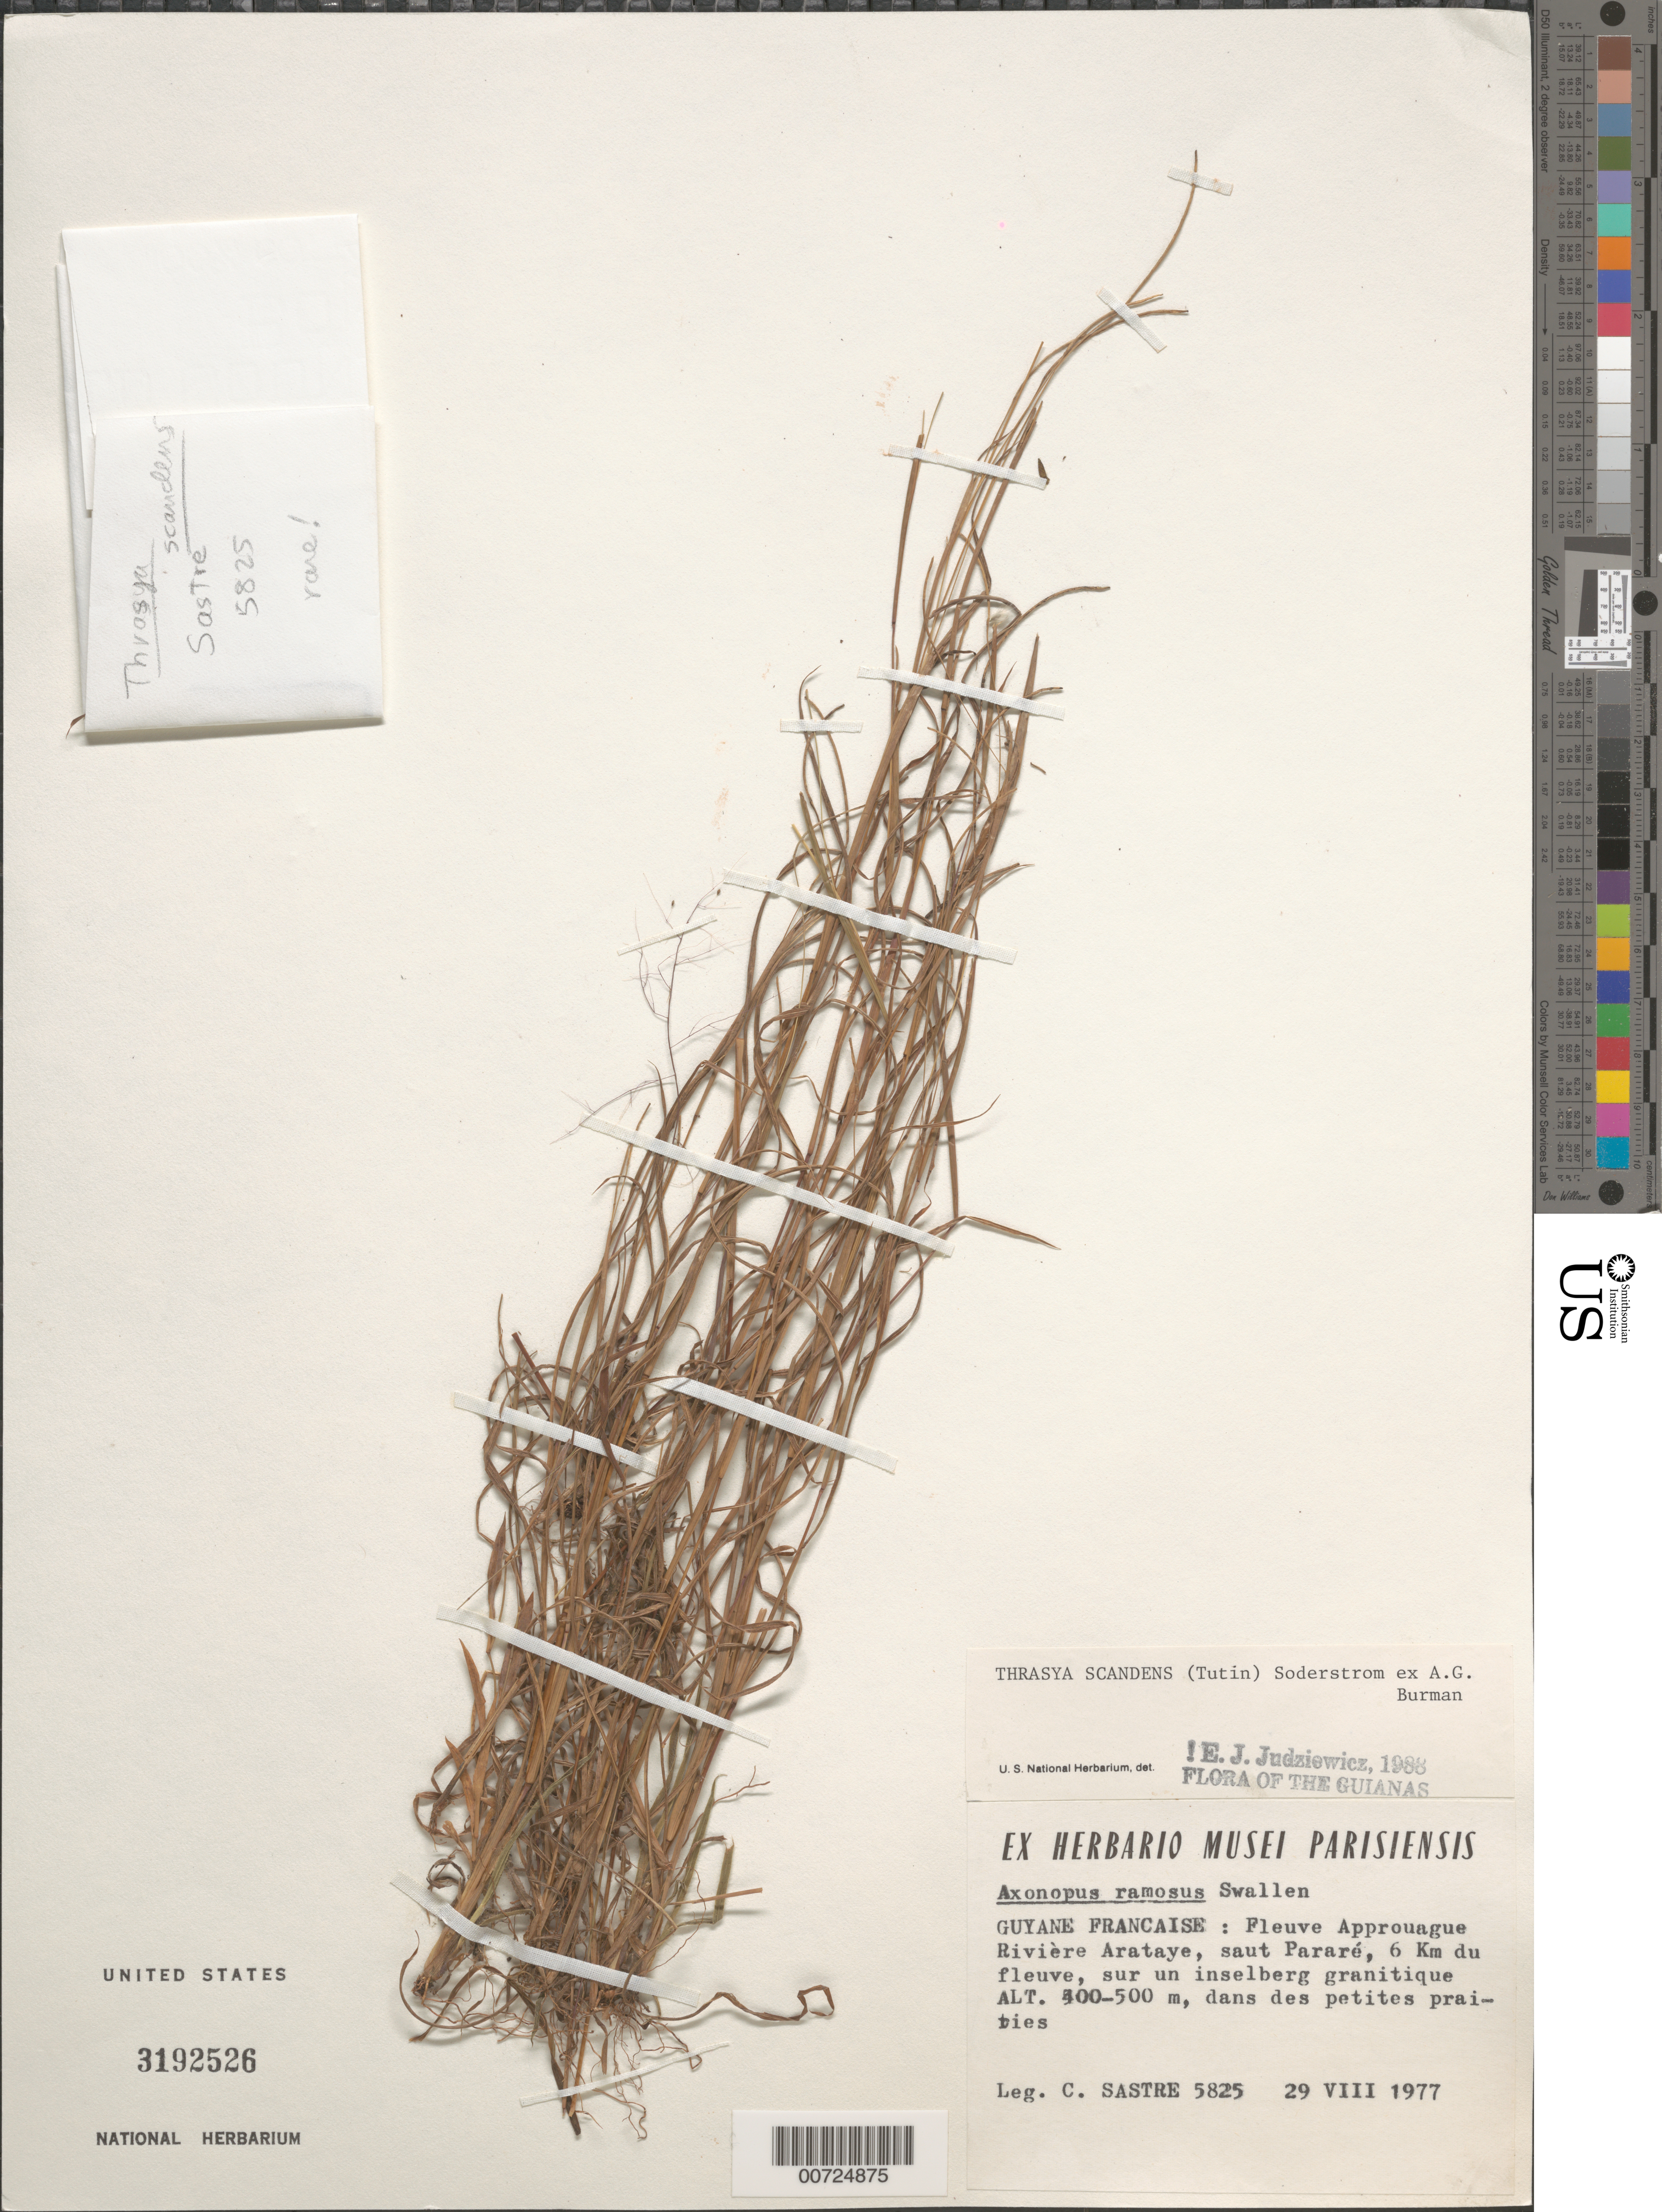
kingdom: Plantae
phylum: Tracheophyta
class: Liliopsida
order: Poales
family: Poaceae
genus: Thrasya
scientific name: Thrasya scandens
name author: (Tutin) Soderstr. ex A.G. Burm.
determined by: Judziewicz, E. J.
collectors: C. H. L. Sastre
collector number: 5825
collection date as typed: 29-Aug-77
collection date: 1977-08-29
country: French Guiana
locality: Saut Pararé, Rivière Arataye, Fleuve Approuague, 6 km du fleuve, sur un inselber granitique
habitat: On granitic inselberg, dans des petites prairies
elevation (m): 400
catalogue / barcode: US 3192526